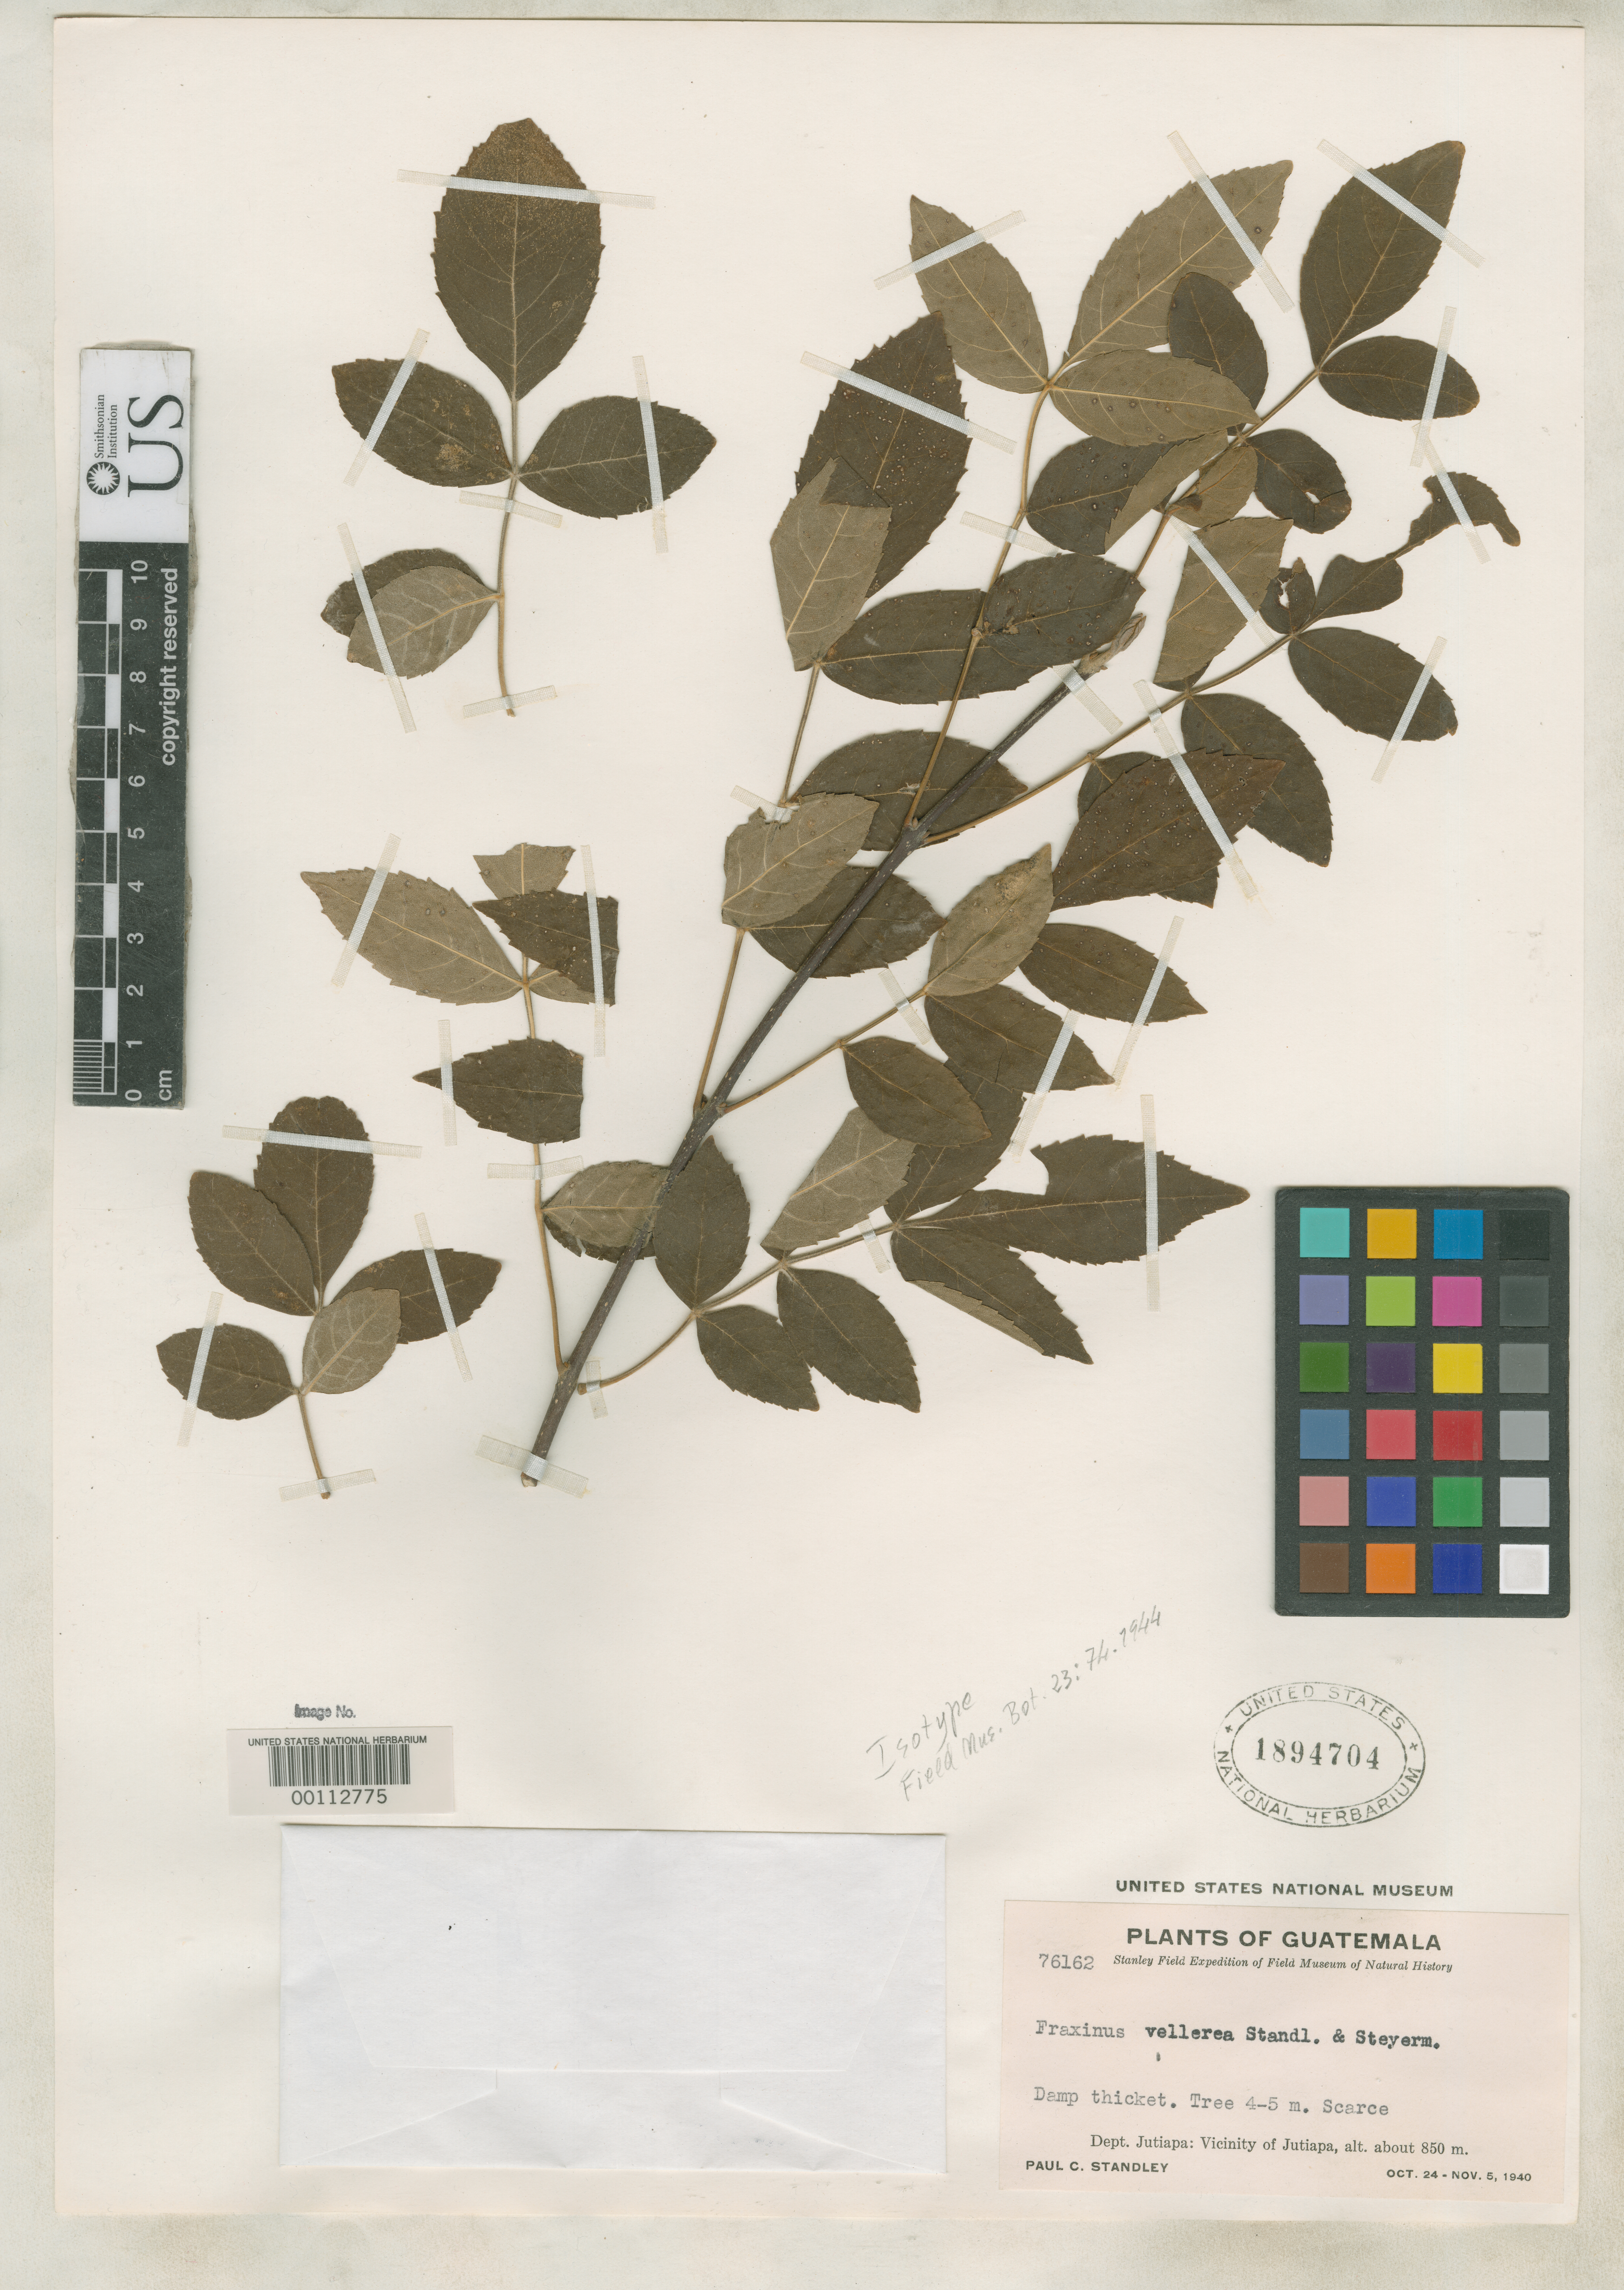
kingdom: Plantae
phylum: Tracheophyta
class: Magnoliopsida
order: Lamiales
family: Oleaceae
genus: Fraxinus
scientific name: Fraxinus vellerea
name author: Standl. & Steyerm.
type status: Isotype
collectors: P. C. Standley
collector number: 76162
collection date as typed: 1940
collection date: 1940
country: Guatemala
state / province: Jutiapa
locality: Near Jutiapa.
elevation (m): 850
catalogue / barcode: US 1894704